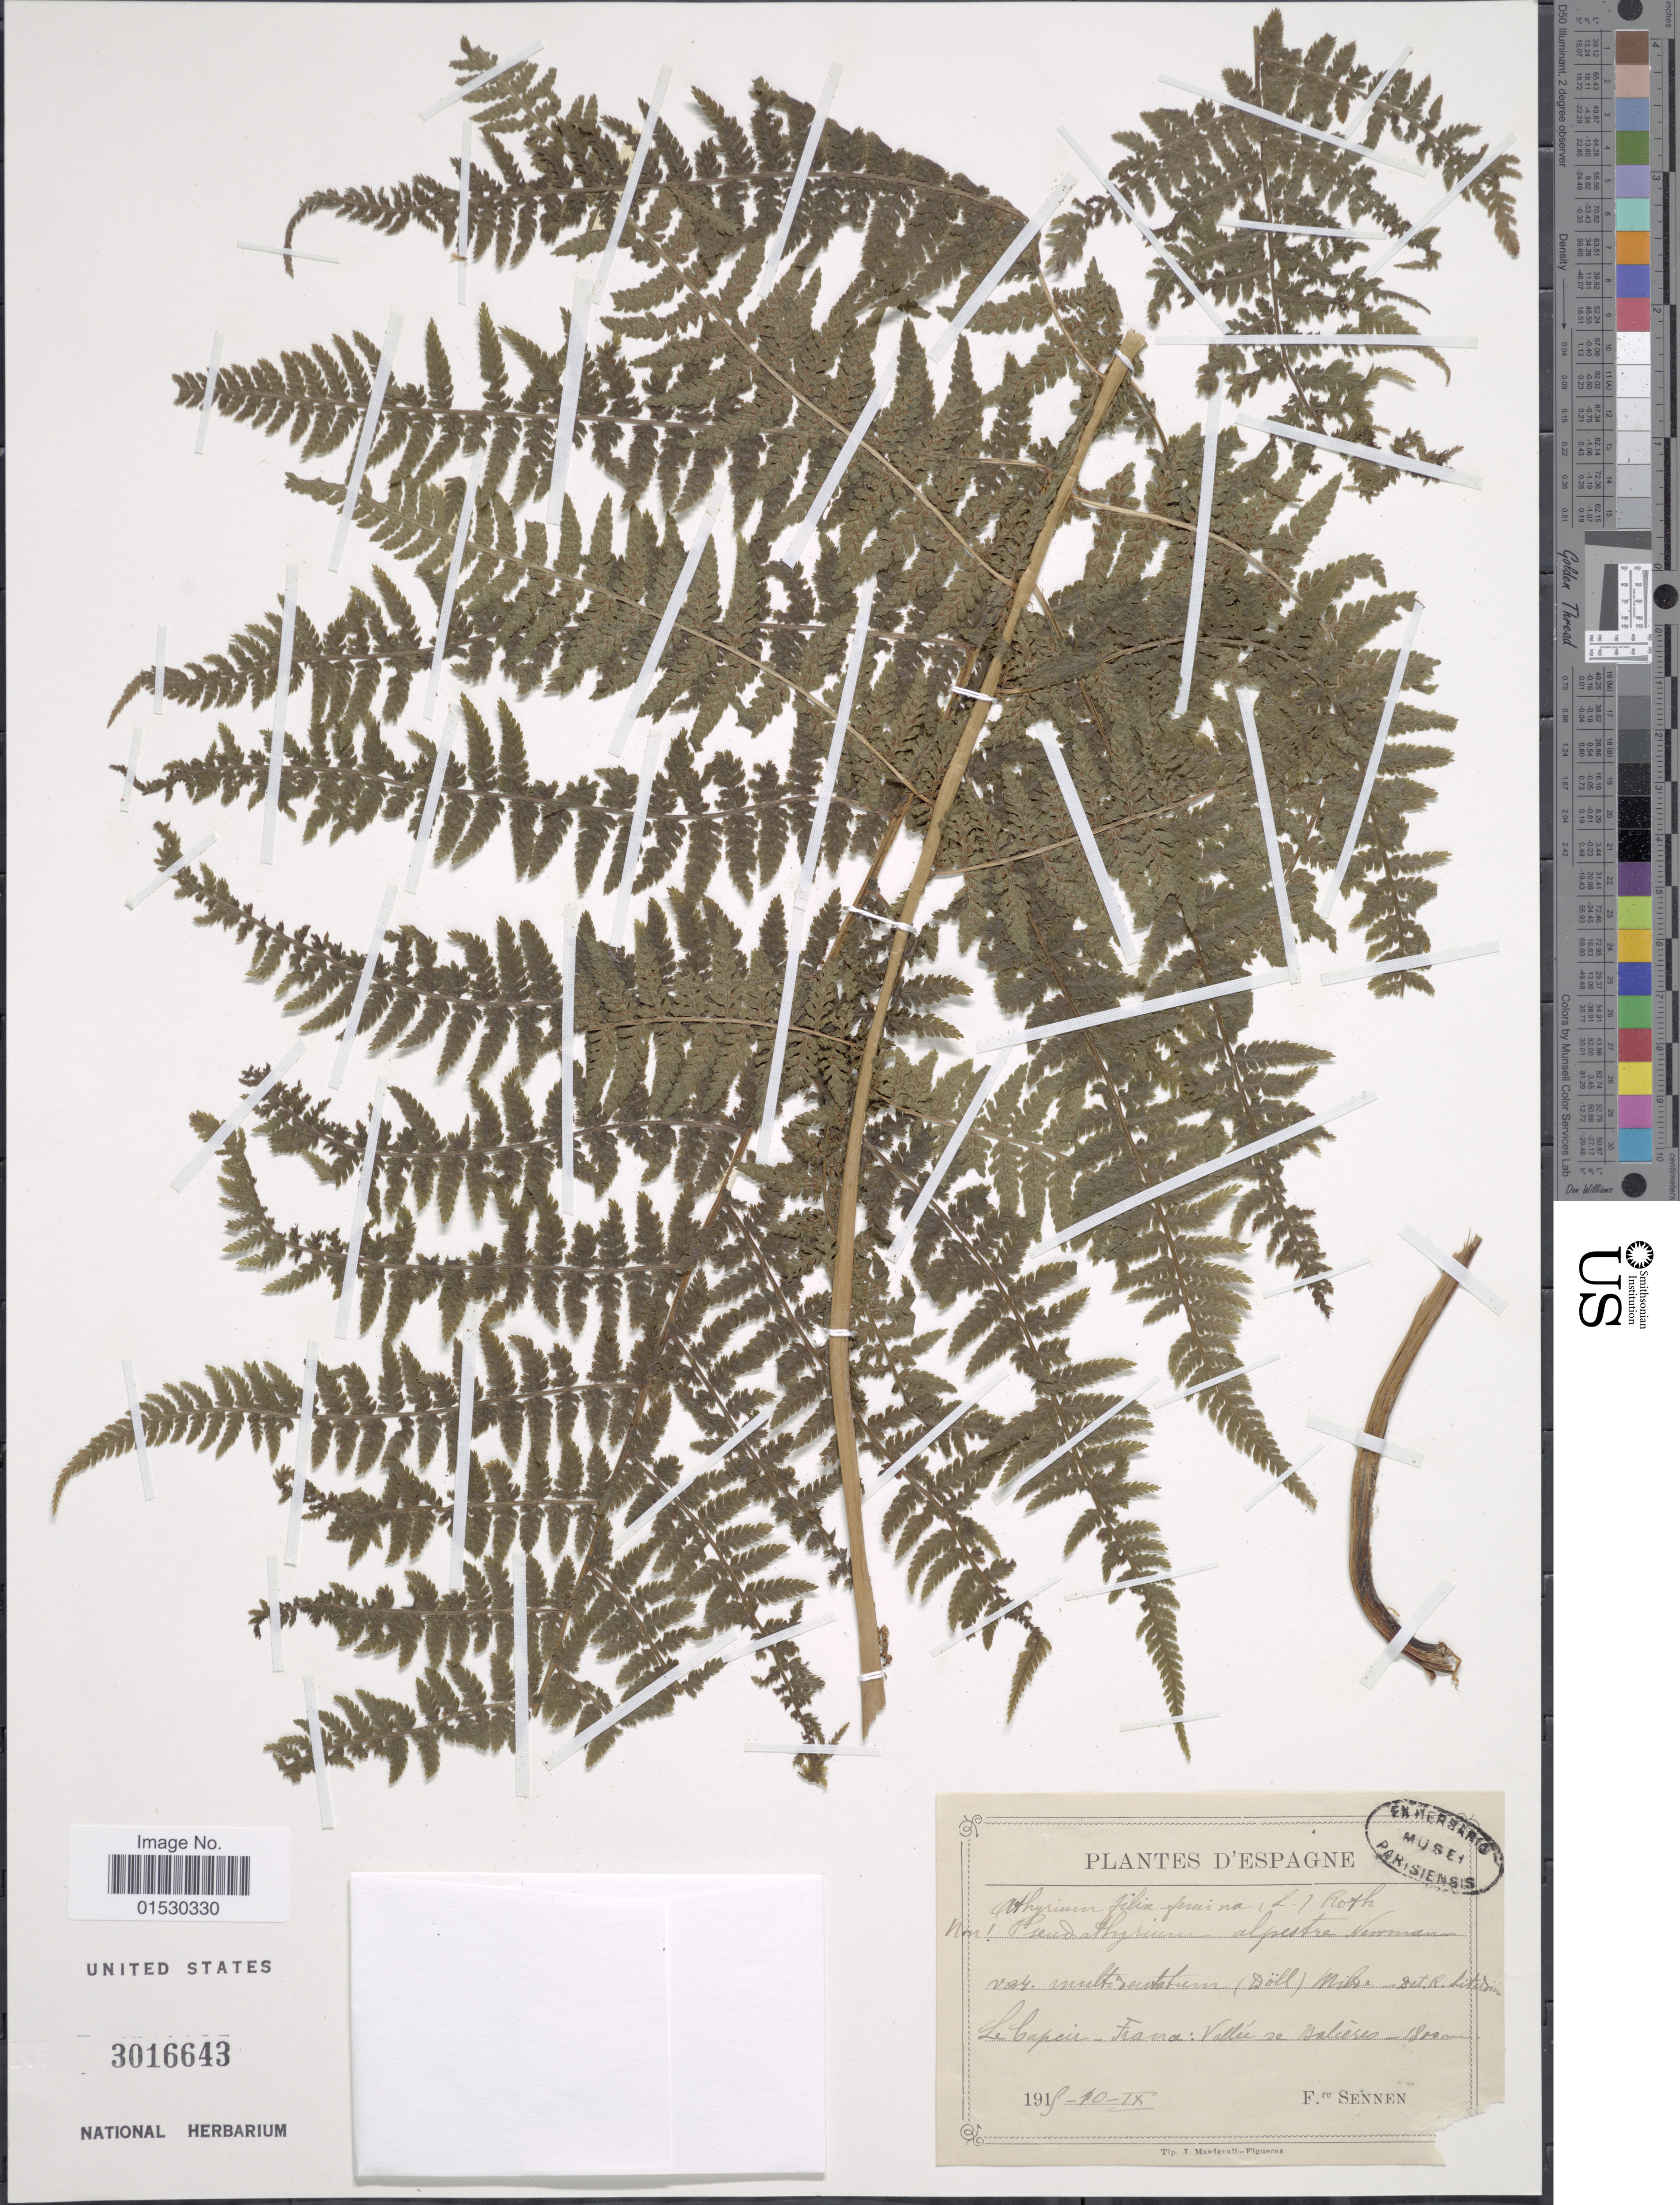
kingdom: Plantae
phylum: Tracheophyta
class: Polypodiopsida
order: Polypodiales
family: Athyriaceae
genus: Athyrium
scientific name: Athyrium filix-femina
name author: (L.) Roth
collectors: E. Sennen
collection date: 1915-09-10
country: France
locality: D'Espagne, Le Capcir - France: Vallée de Balières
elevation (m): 1800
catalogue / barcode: US 3016643